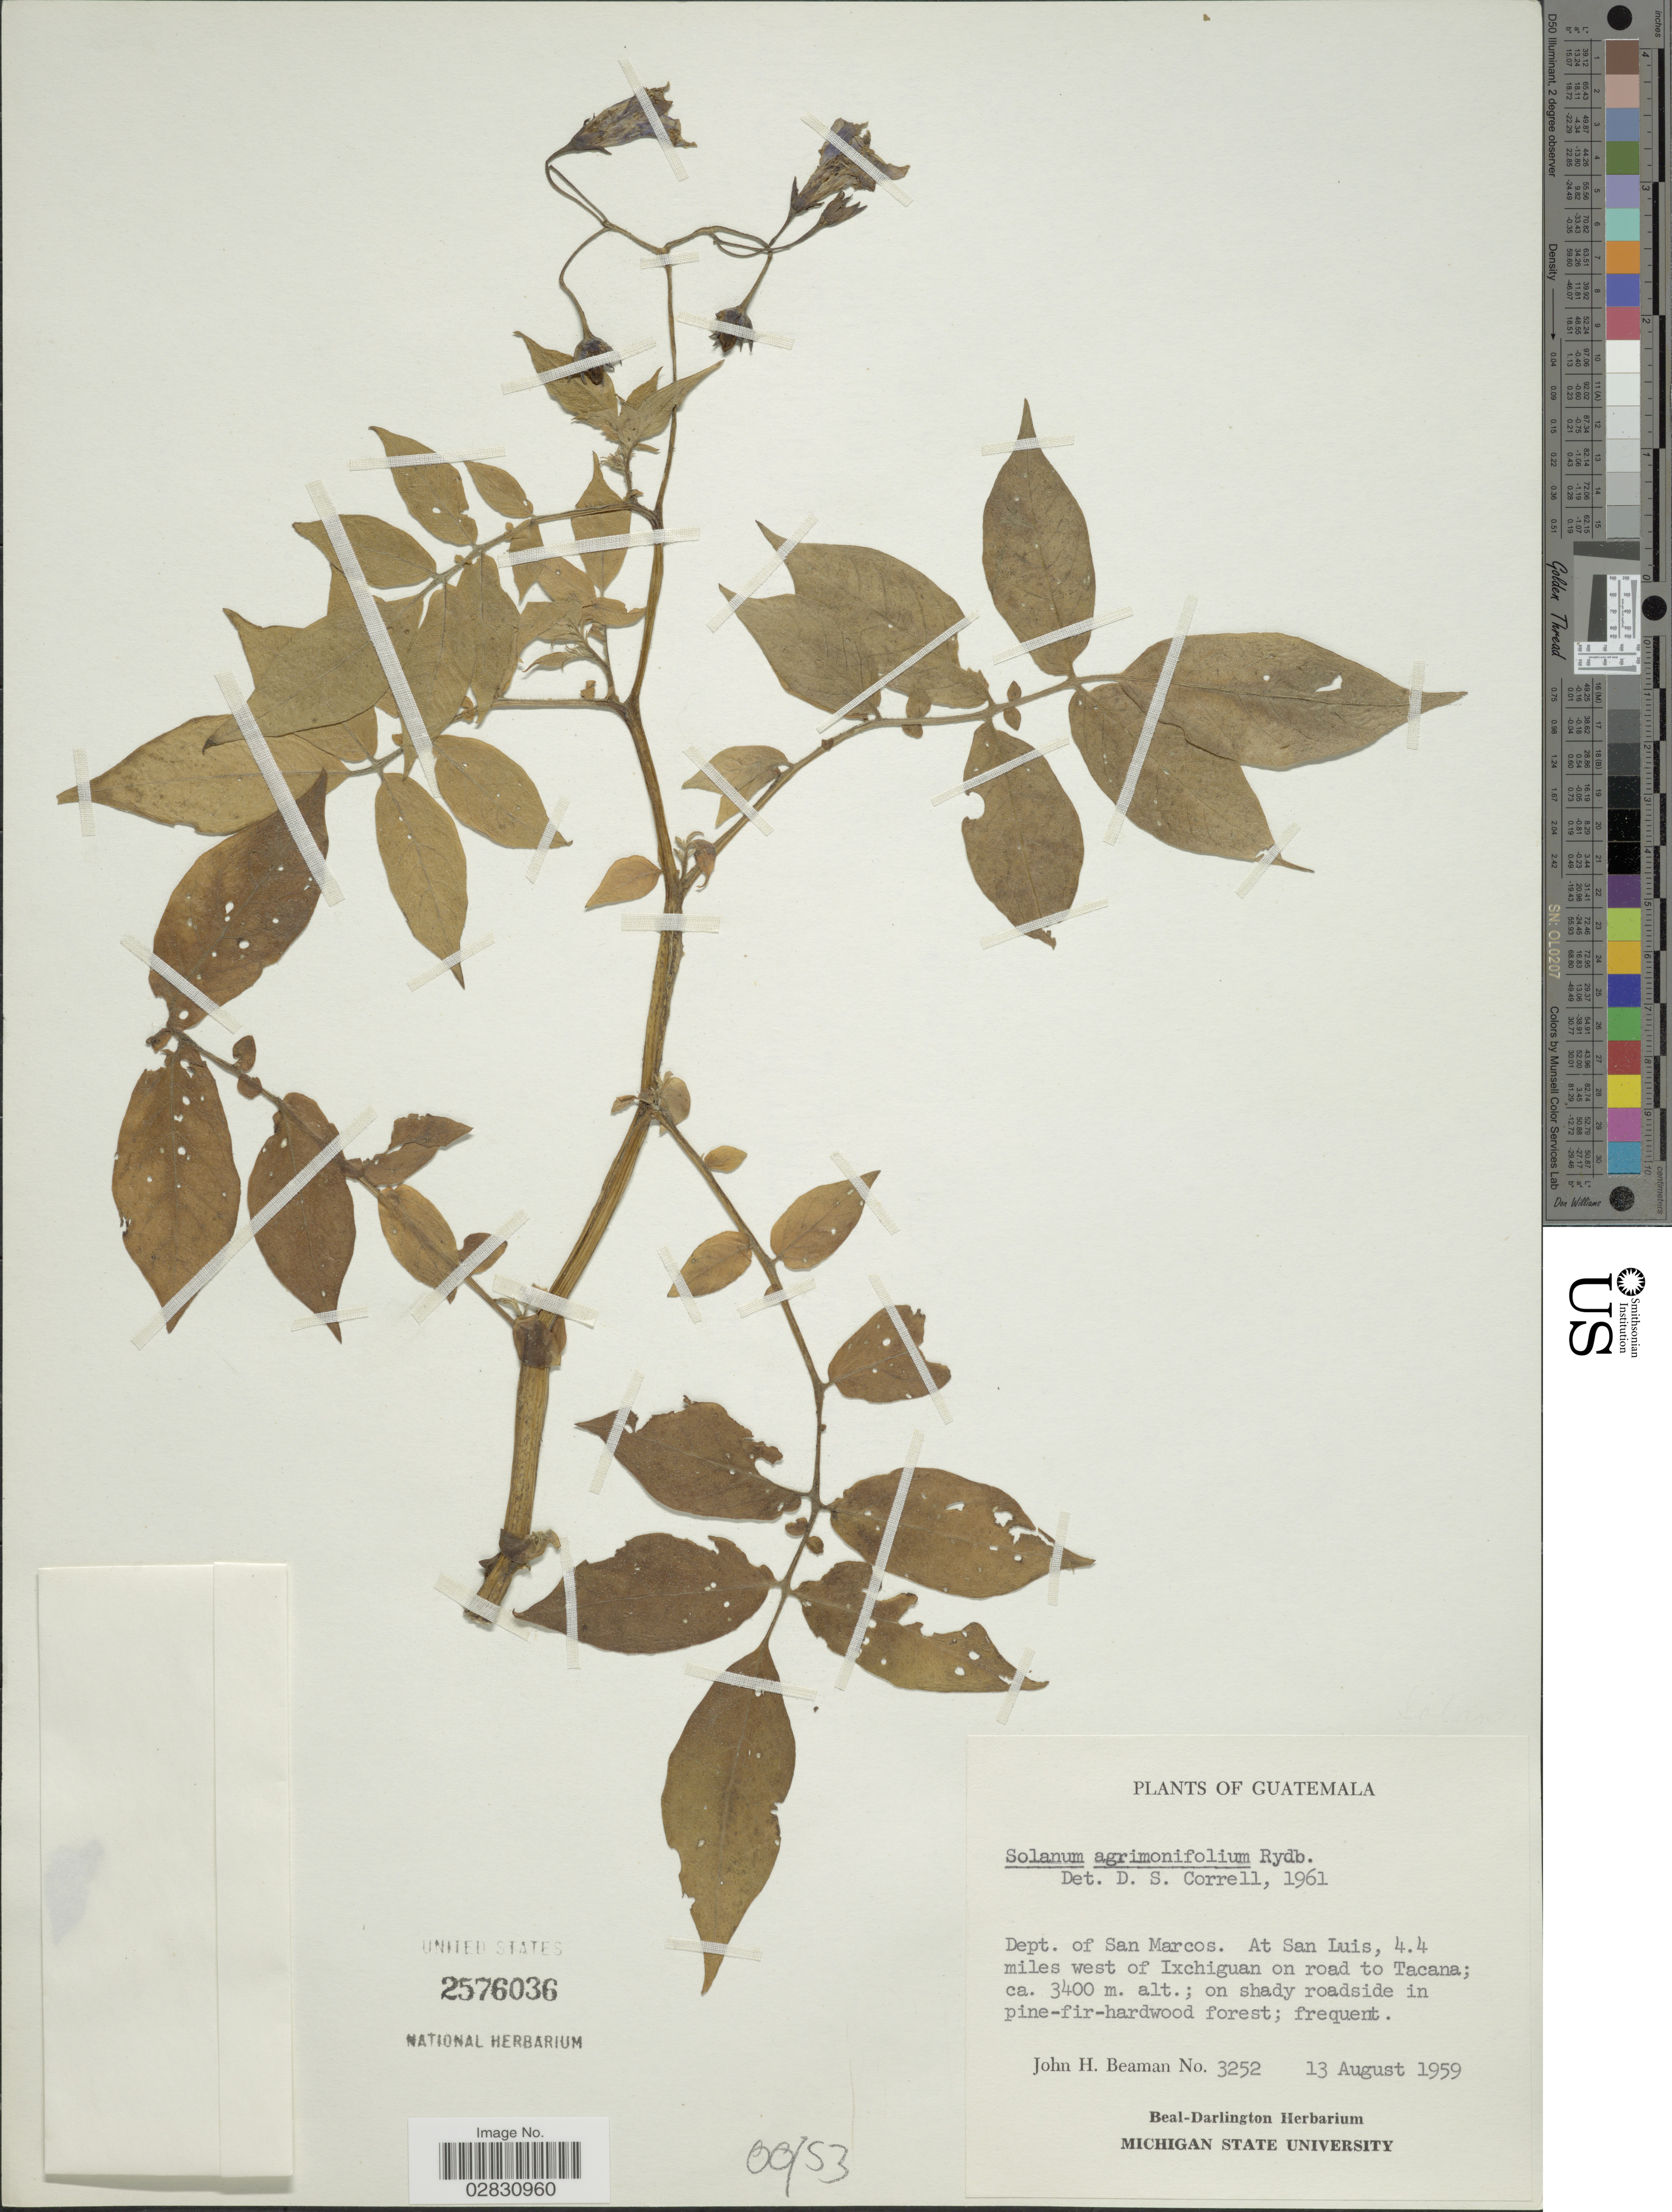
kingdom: Plantae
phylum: Tracheophyta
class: Magnoliopsida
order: Solanales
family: Solanaceae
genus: Solanum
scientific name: Solanum agrimonifolium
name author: Rydb.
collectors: J. H. Beaman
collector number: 3252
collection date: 1959-08-13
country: Guatemala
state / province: San Marcos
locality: Dept. of San Marcos. At San Luis, 4.4 miles west of Ixchiguan on road to Tacana.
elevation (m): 3400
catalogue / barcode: US 2576036